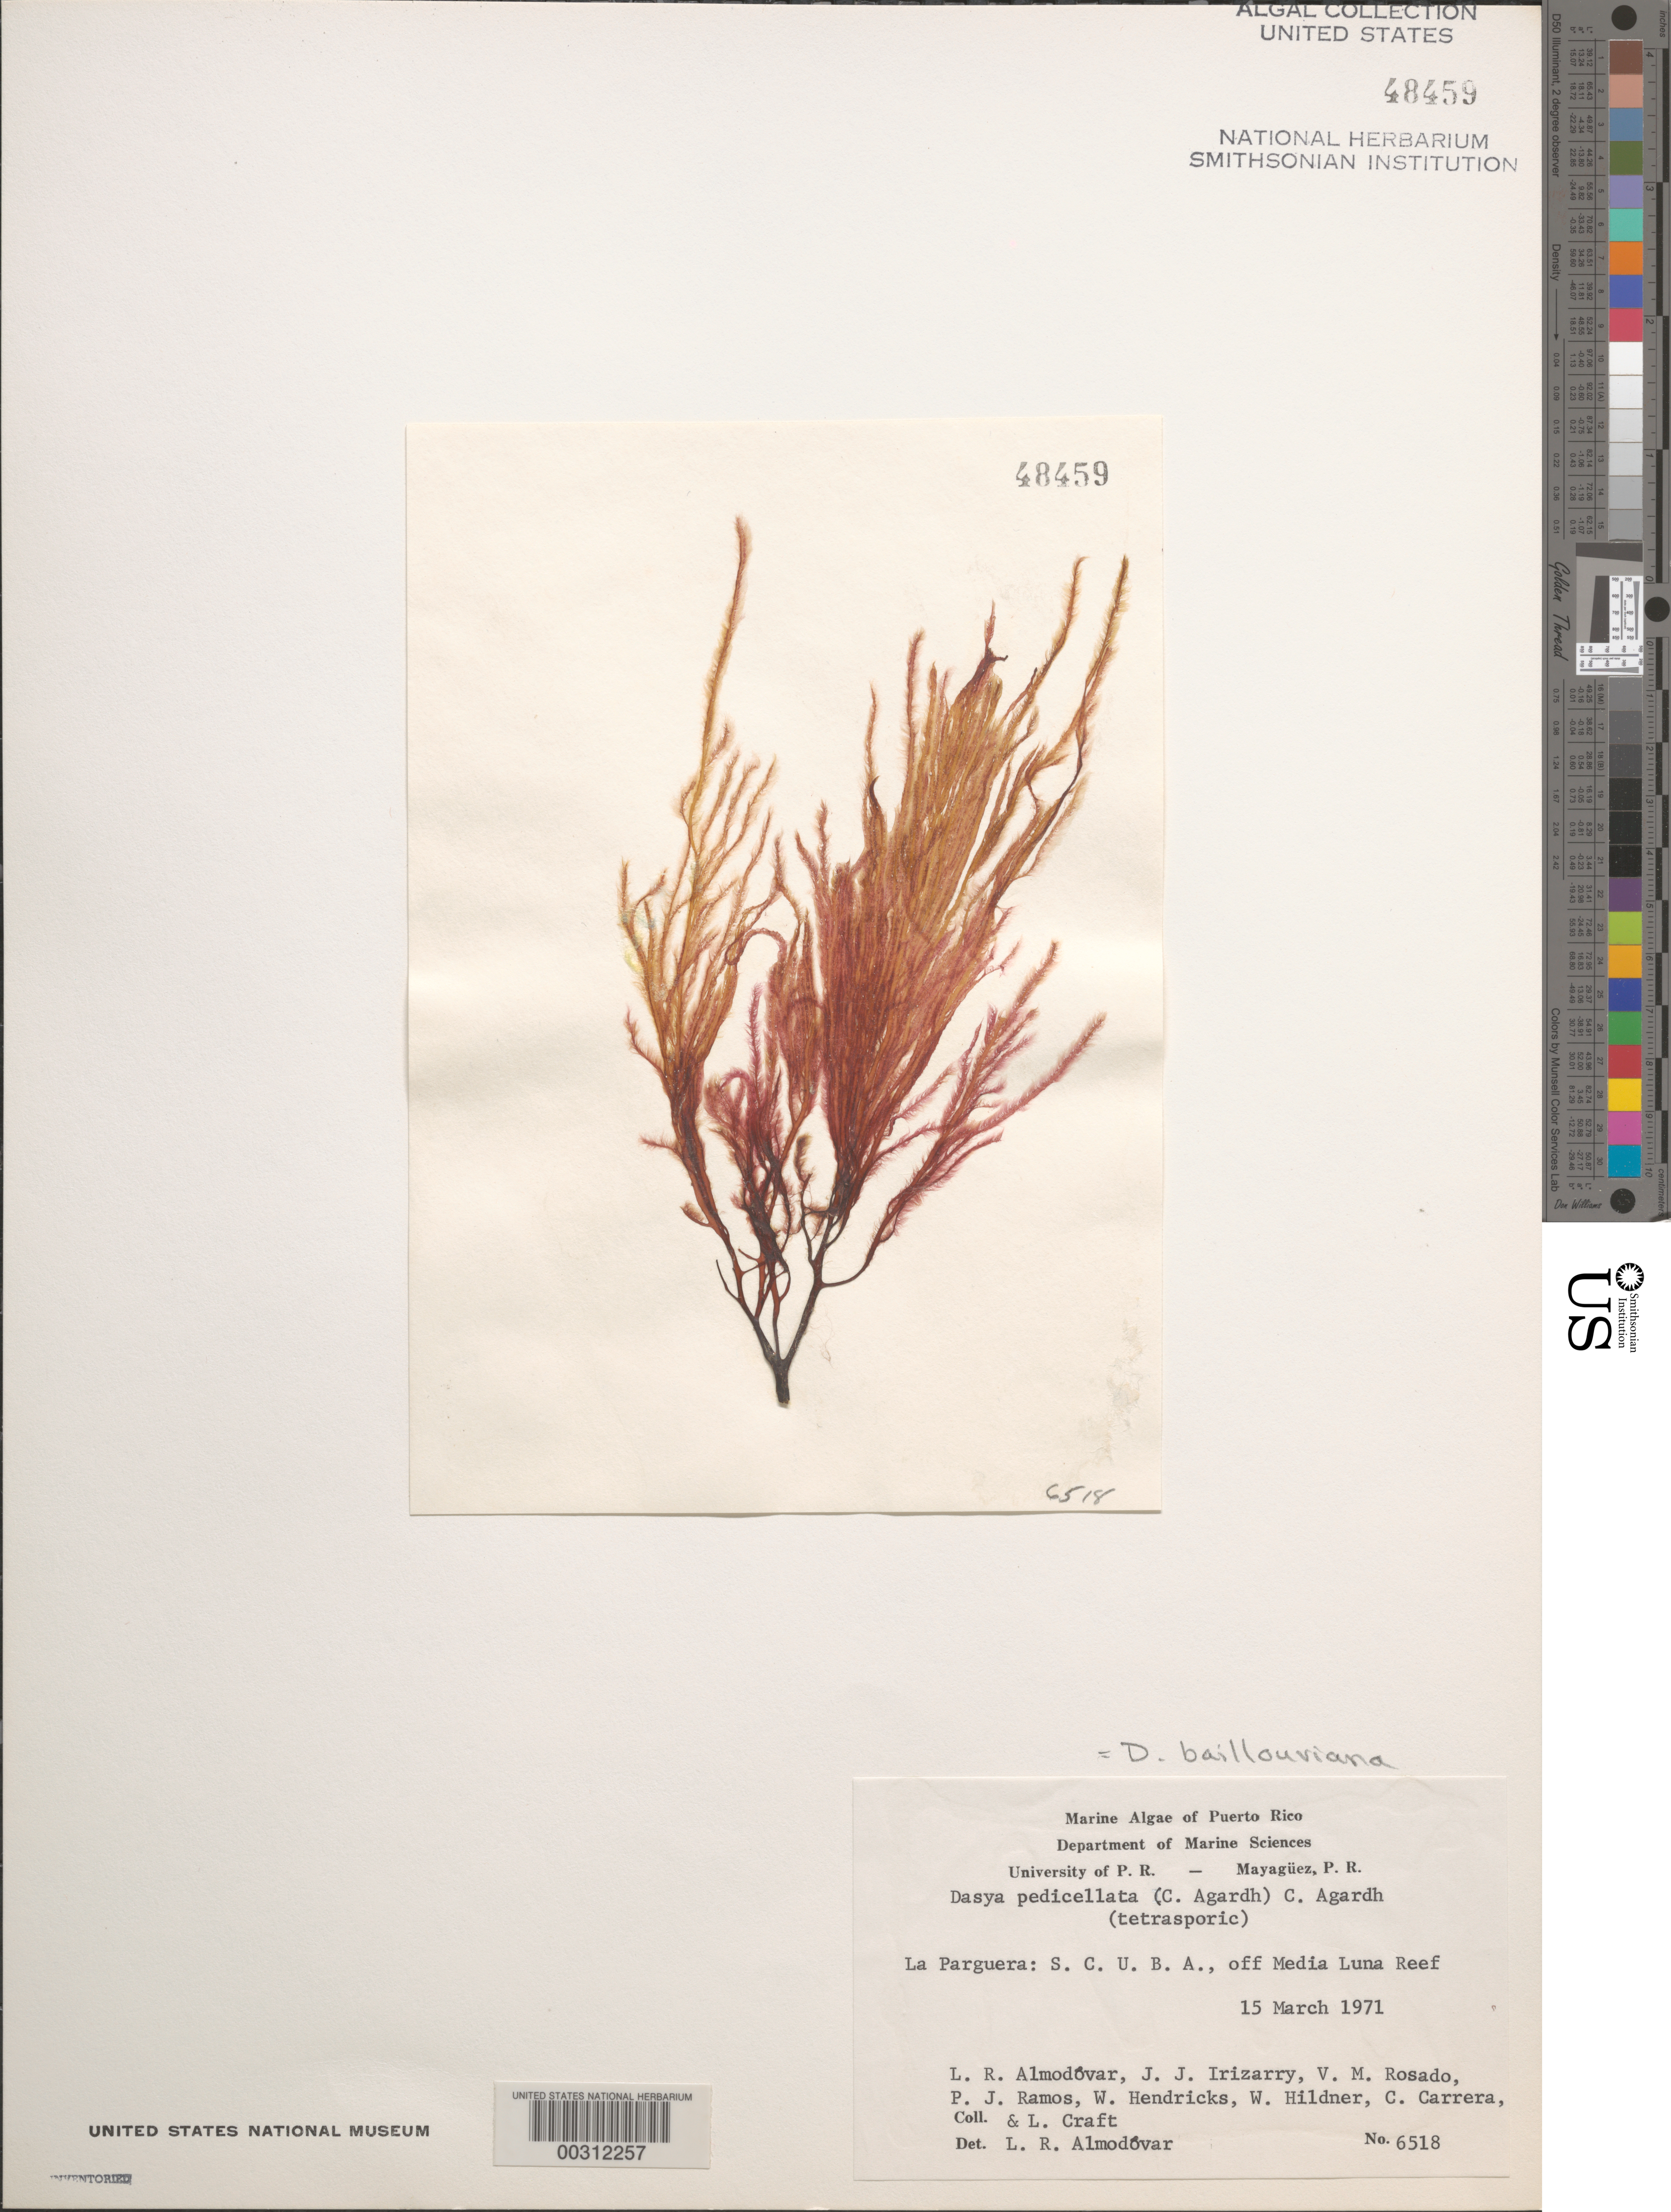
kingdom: Plantae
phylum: Rhodophyta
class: Florideophyceae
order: Ceramiales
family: Dasyaceae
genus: Dasya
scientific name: Dasya pedicellata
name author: (C. Agardh) C. Agardh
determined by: Algae name updating Project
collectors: L. Almodovar, J. Irizarry, V. Rosado, P. Ramos, W. Hendricks, W. Hildner, C. Carrera, L. Craft & L. Craft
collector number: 6518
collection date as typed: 15 Mar 1971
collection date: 1971-03-15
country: Puerto Rico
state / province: Lajas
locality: La Parguera, off Media Luna Reef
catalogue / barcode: US 48459